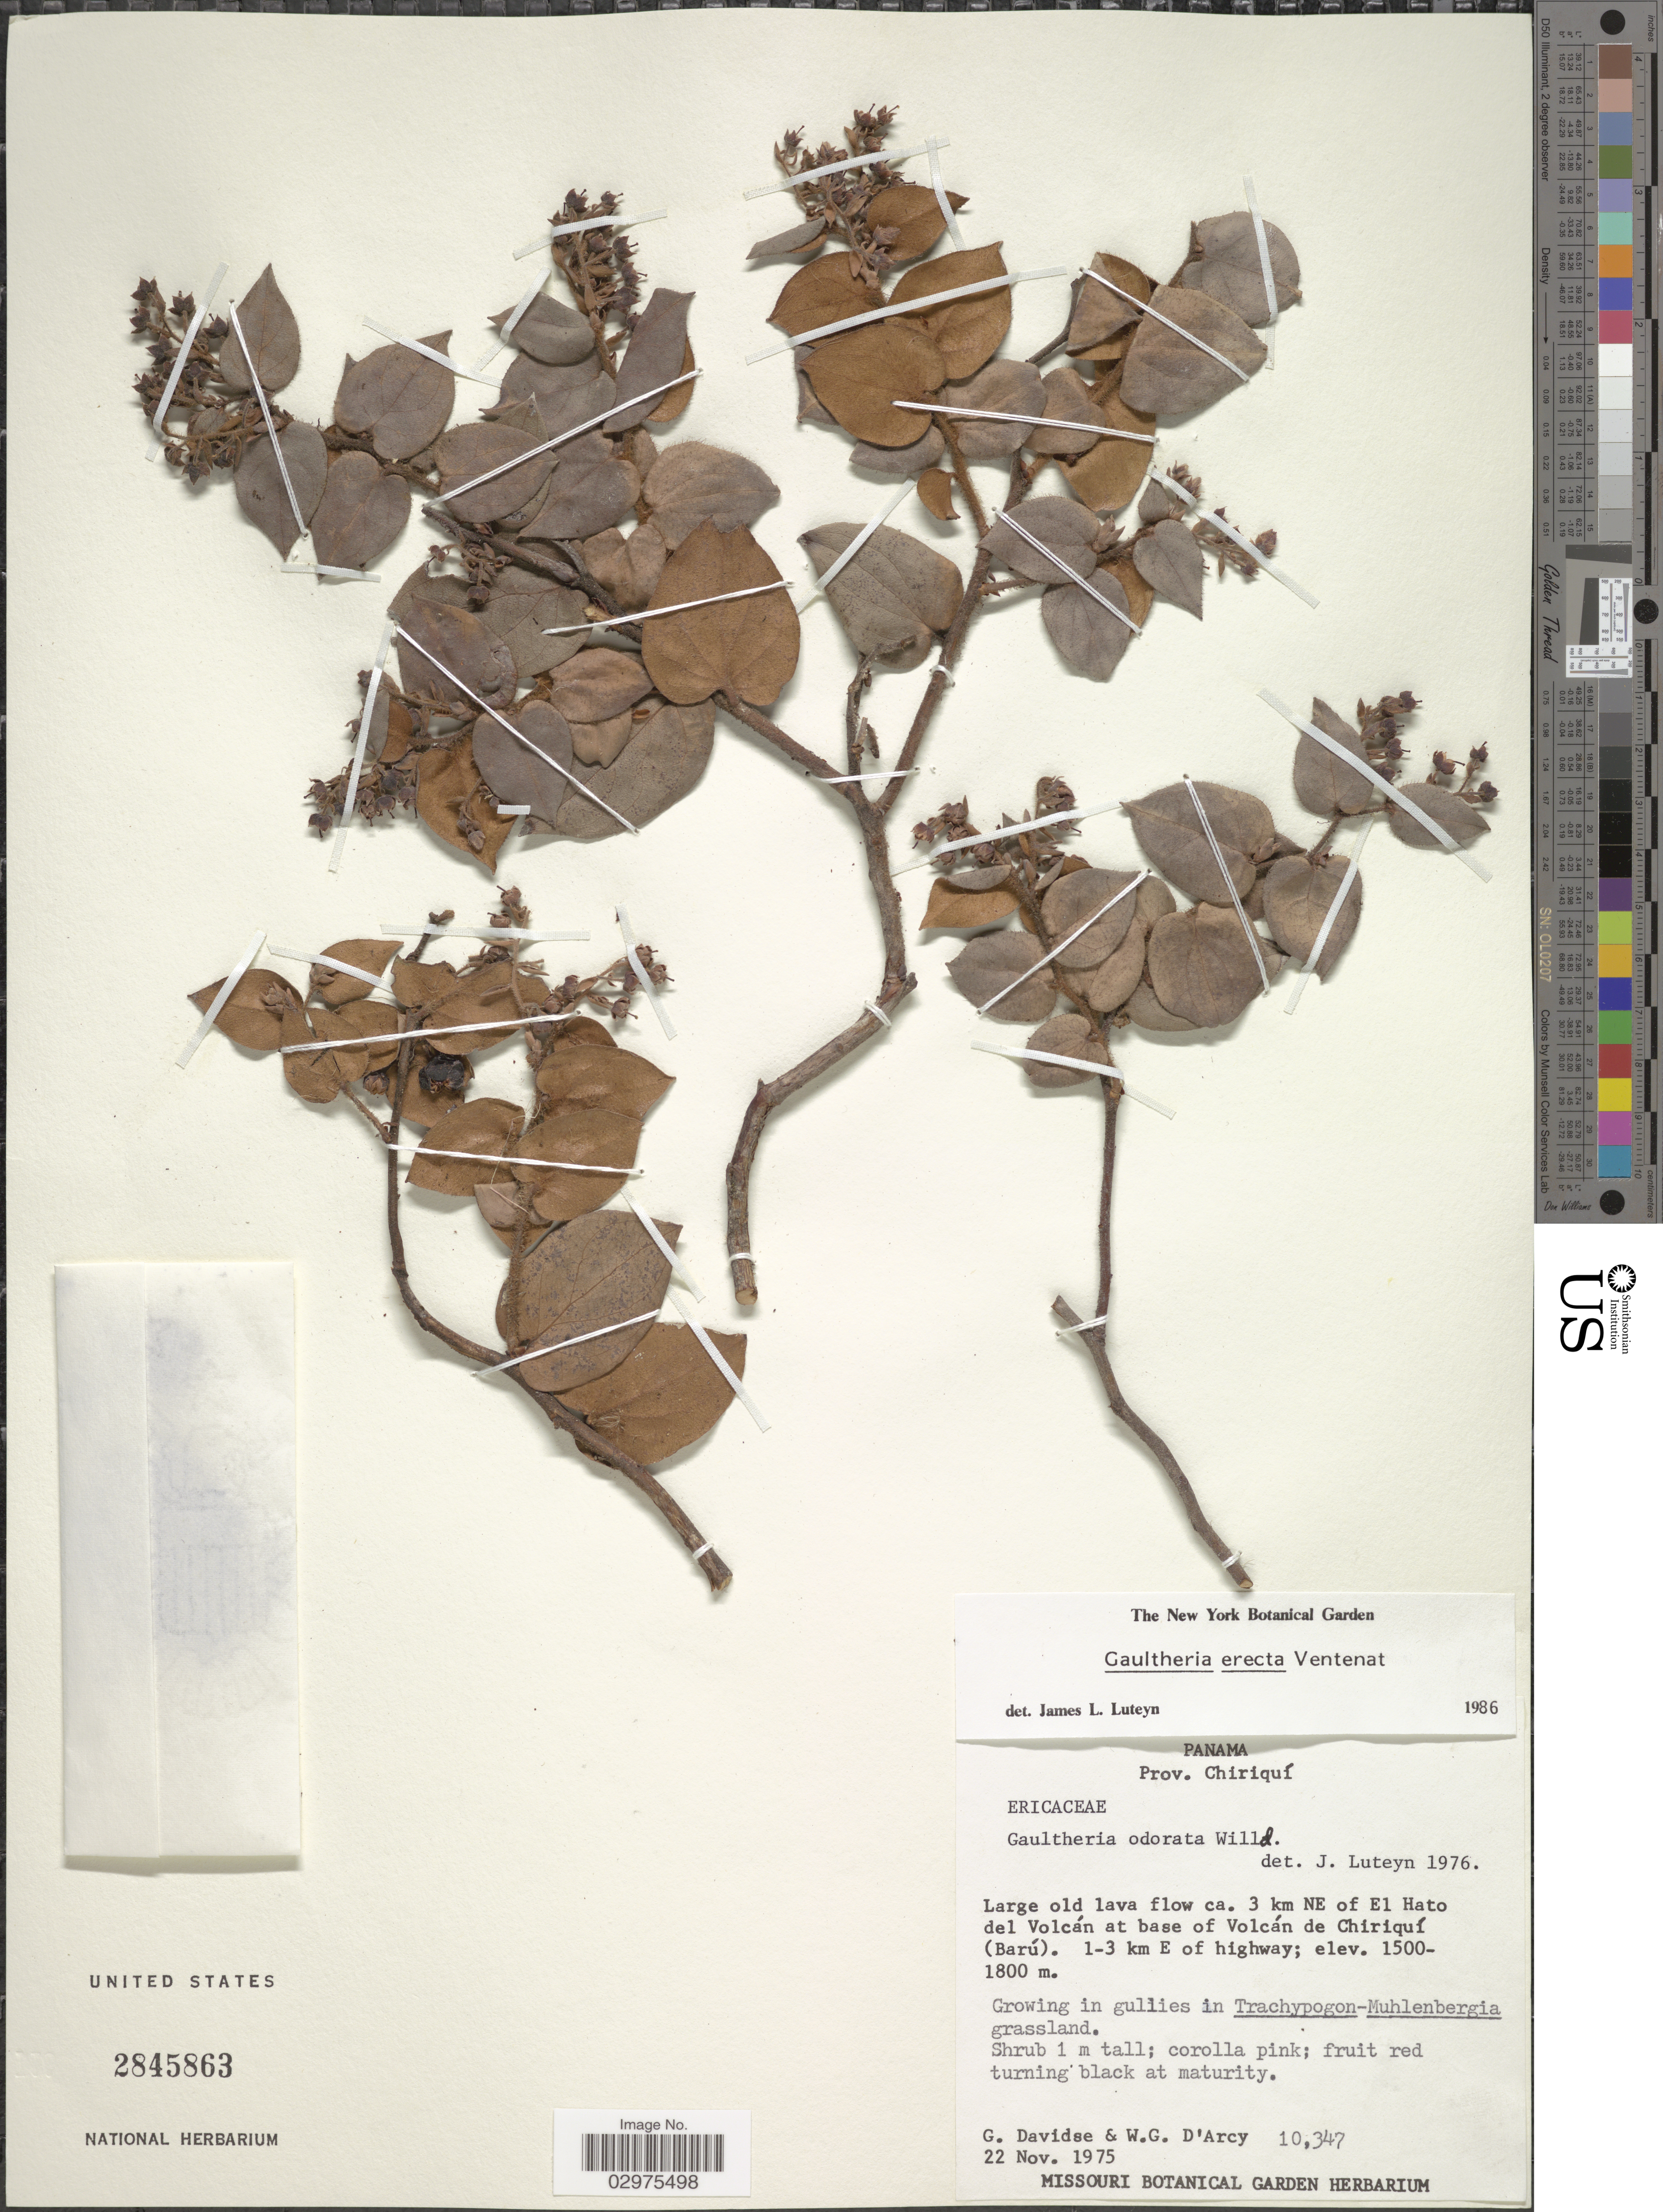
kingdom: Plantae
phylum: Tracheophyta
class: Magnoliopsida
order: Ericales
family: Ericaceae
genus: Gaultheria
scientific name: Gaultheria erecta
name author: Vent.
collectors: G. Davidse & W. G. D'Arcy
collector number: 10347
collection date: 1975-11-22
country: Panama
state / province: Chiriqui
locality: Ca. 3 km NE of El Hato del Volcán at base of Volcán de Chiriquí (Barú). 1-3 km E of highway.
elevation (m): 1500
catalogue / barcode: US 2845863